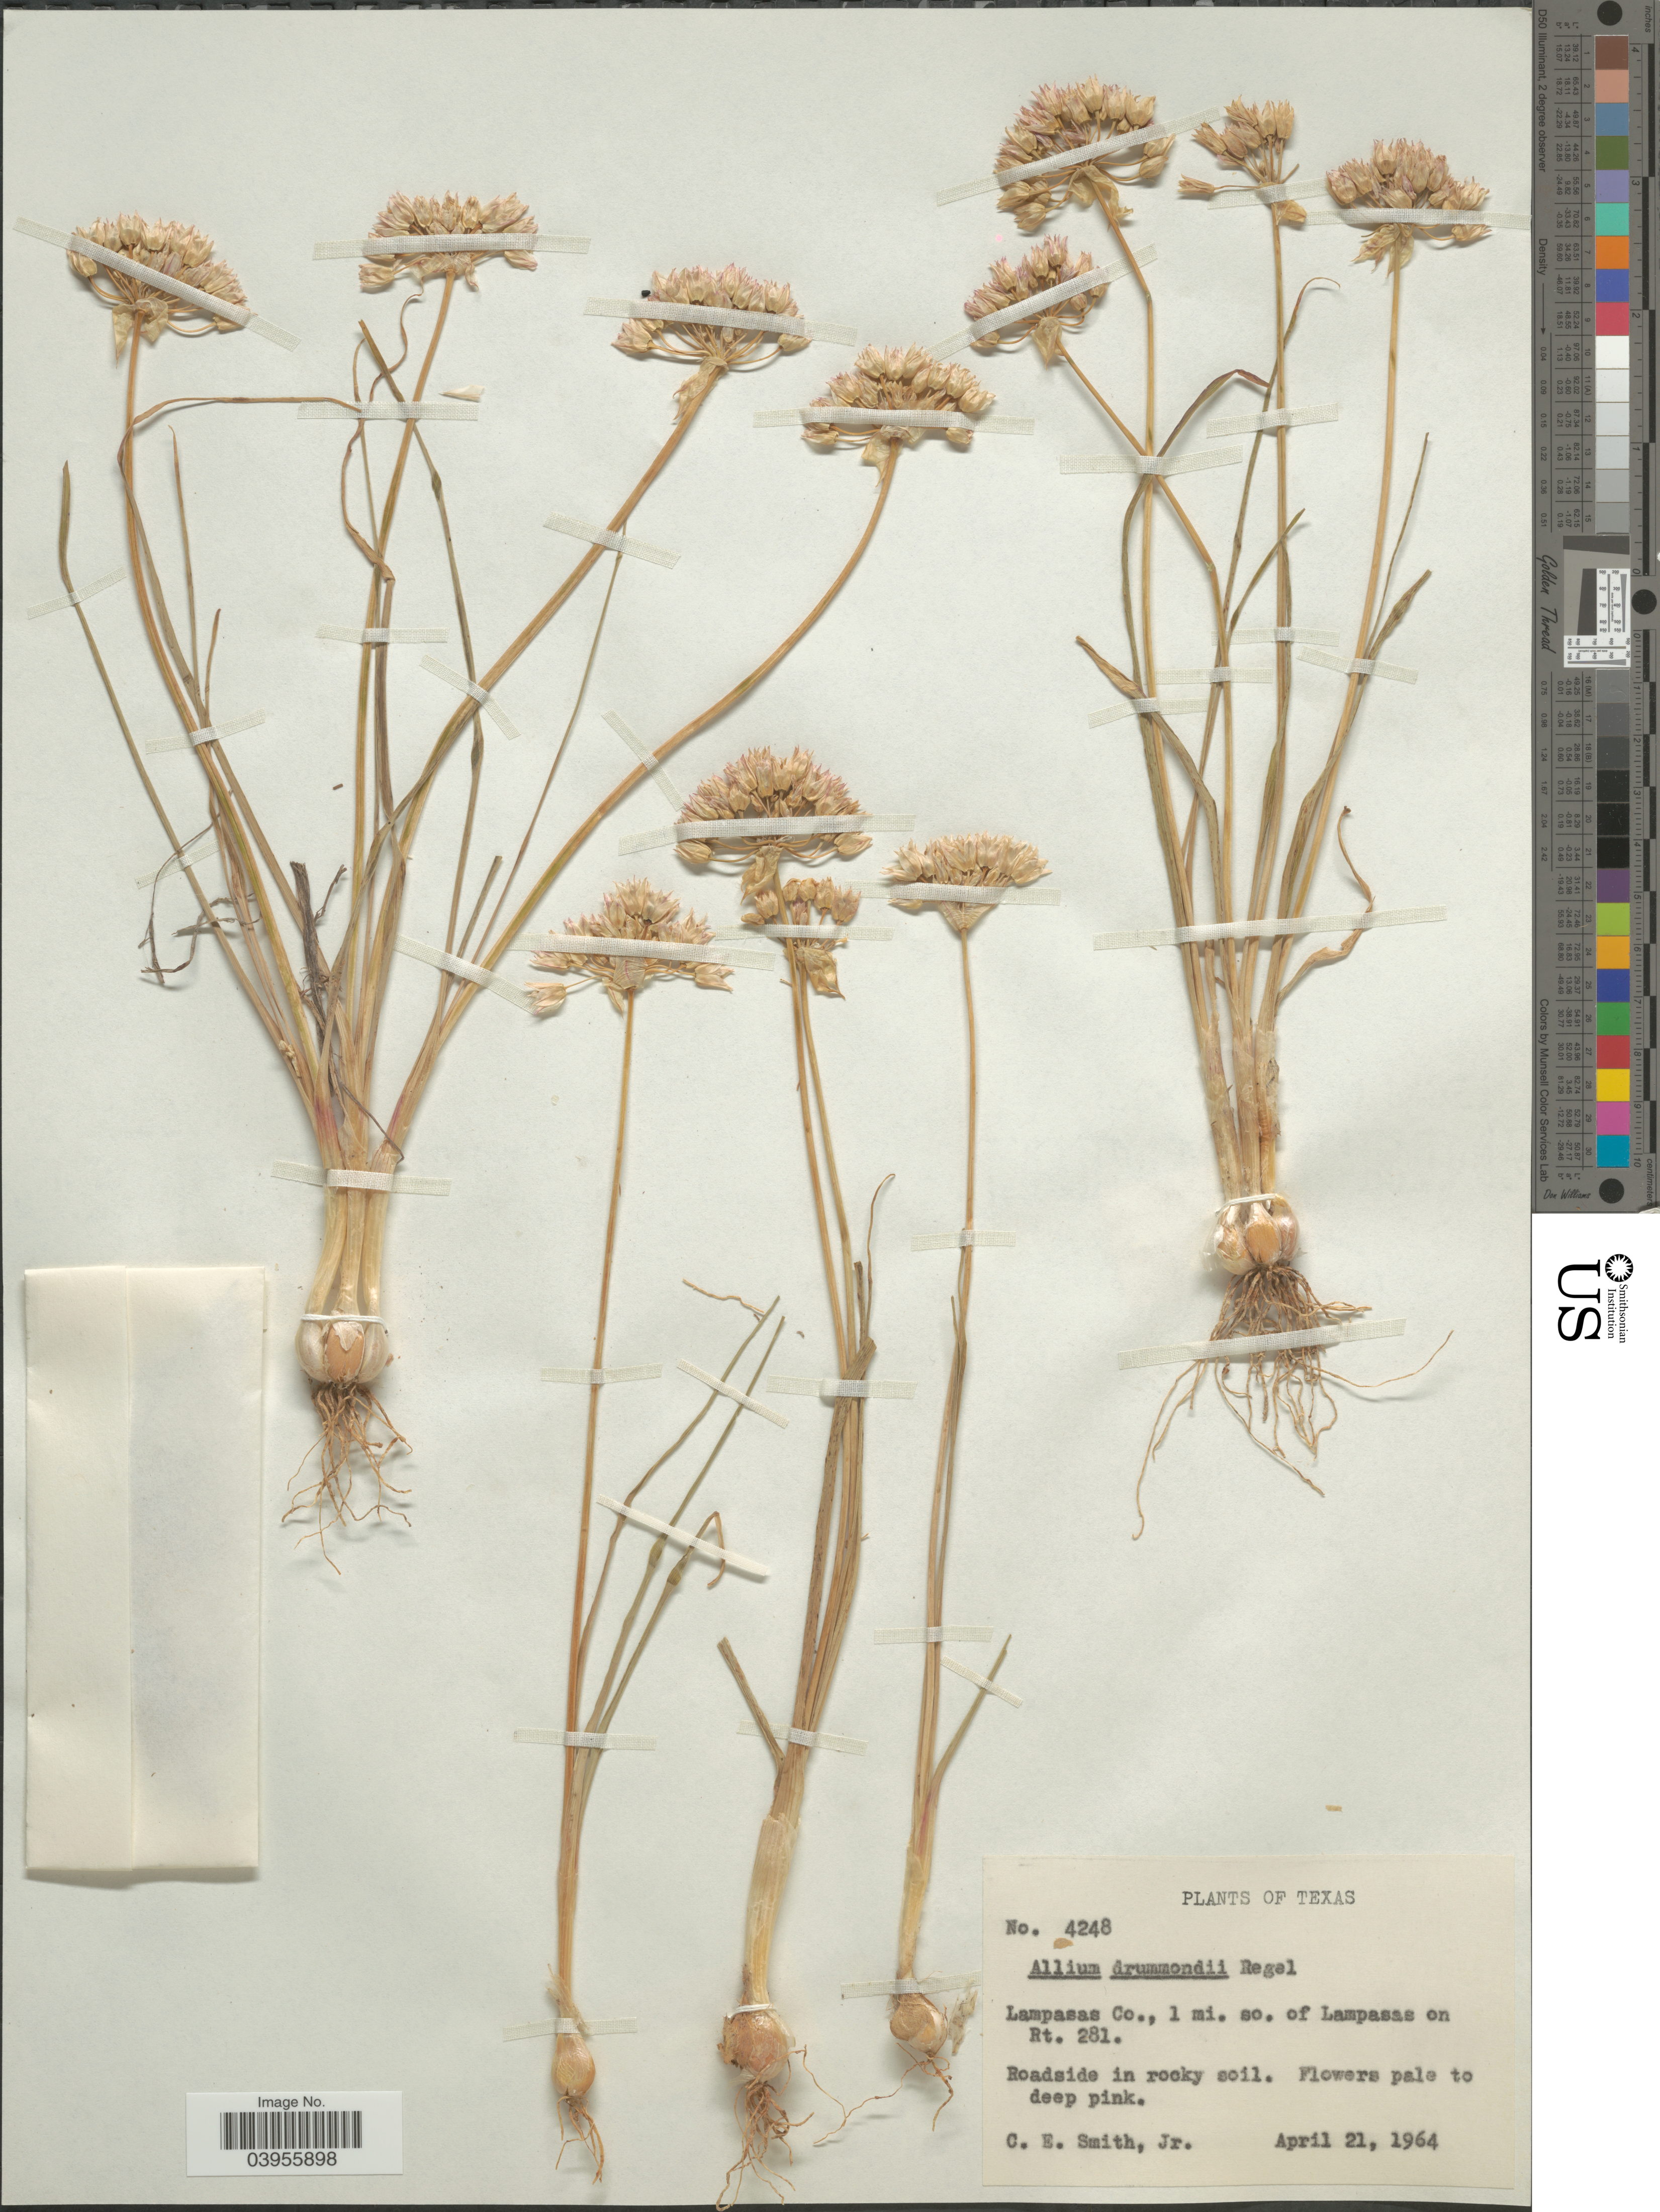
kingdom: Plantae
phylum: Tracheophyta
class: Liliopsida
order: Asparagales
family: Amaryllidaceae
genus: Allium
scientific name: Allium drummondii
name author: Regel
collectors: C. E. Smith Jr.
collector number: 4248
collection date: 1964-04-21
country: United States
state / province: Texas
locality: Lampasas Co., 1 mi. so. of Lampasas on Rt. 281.